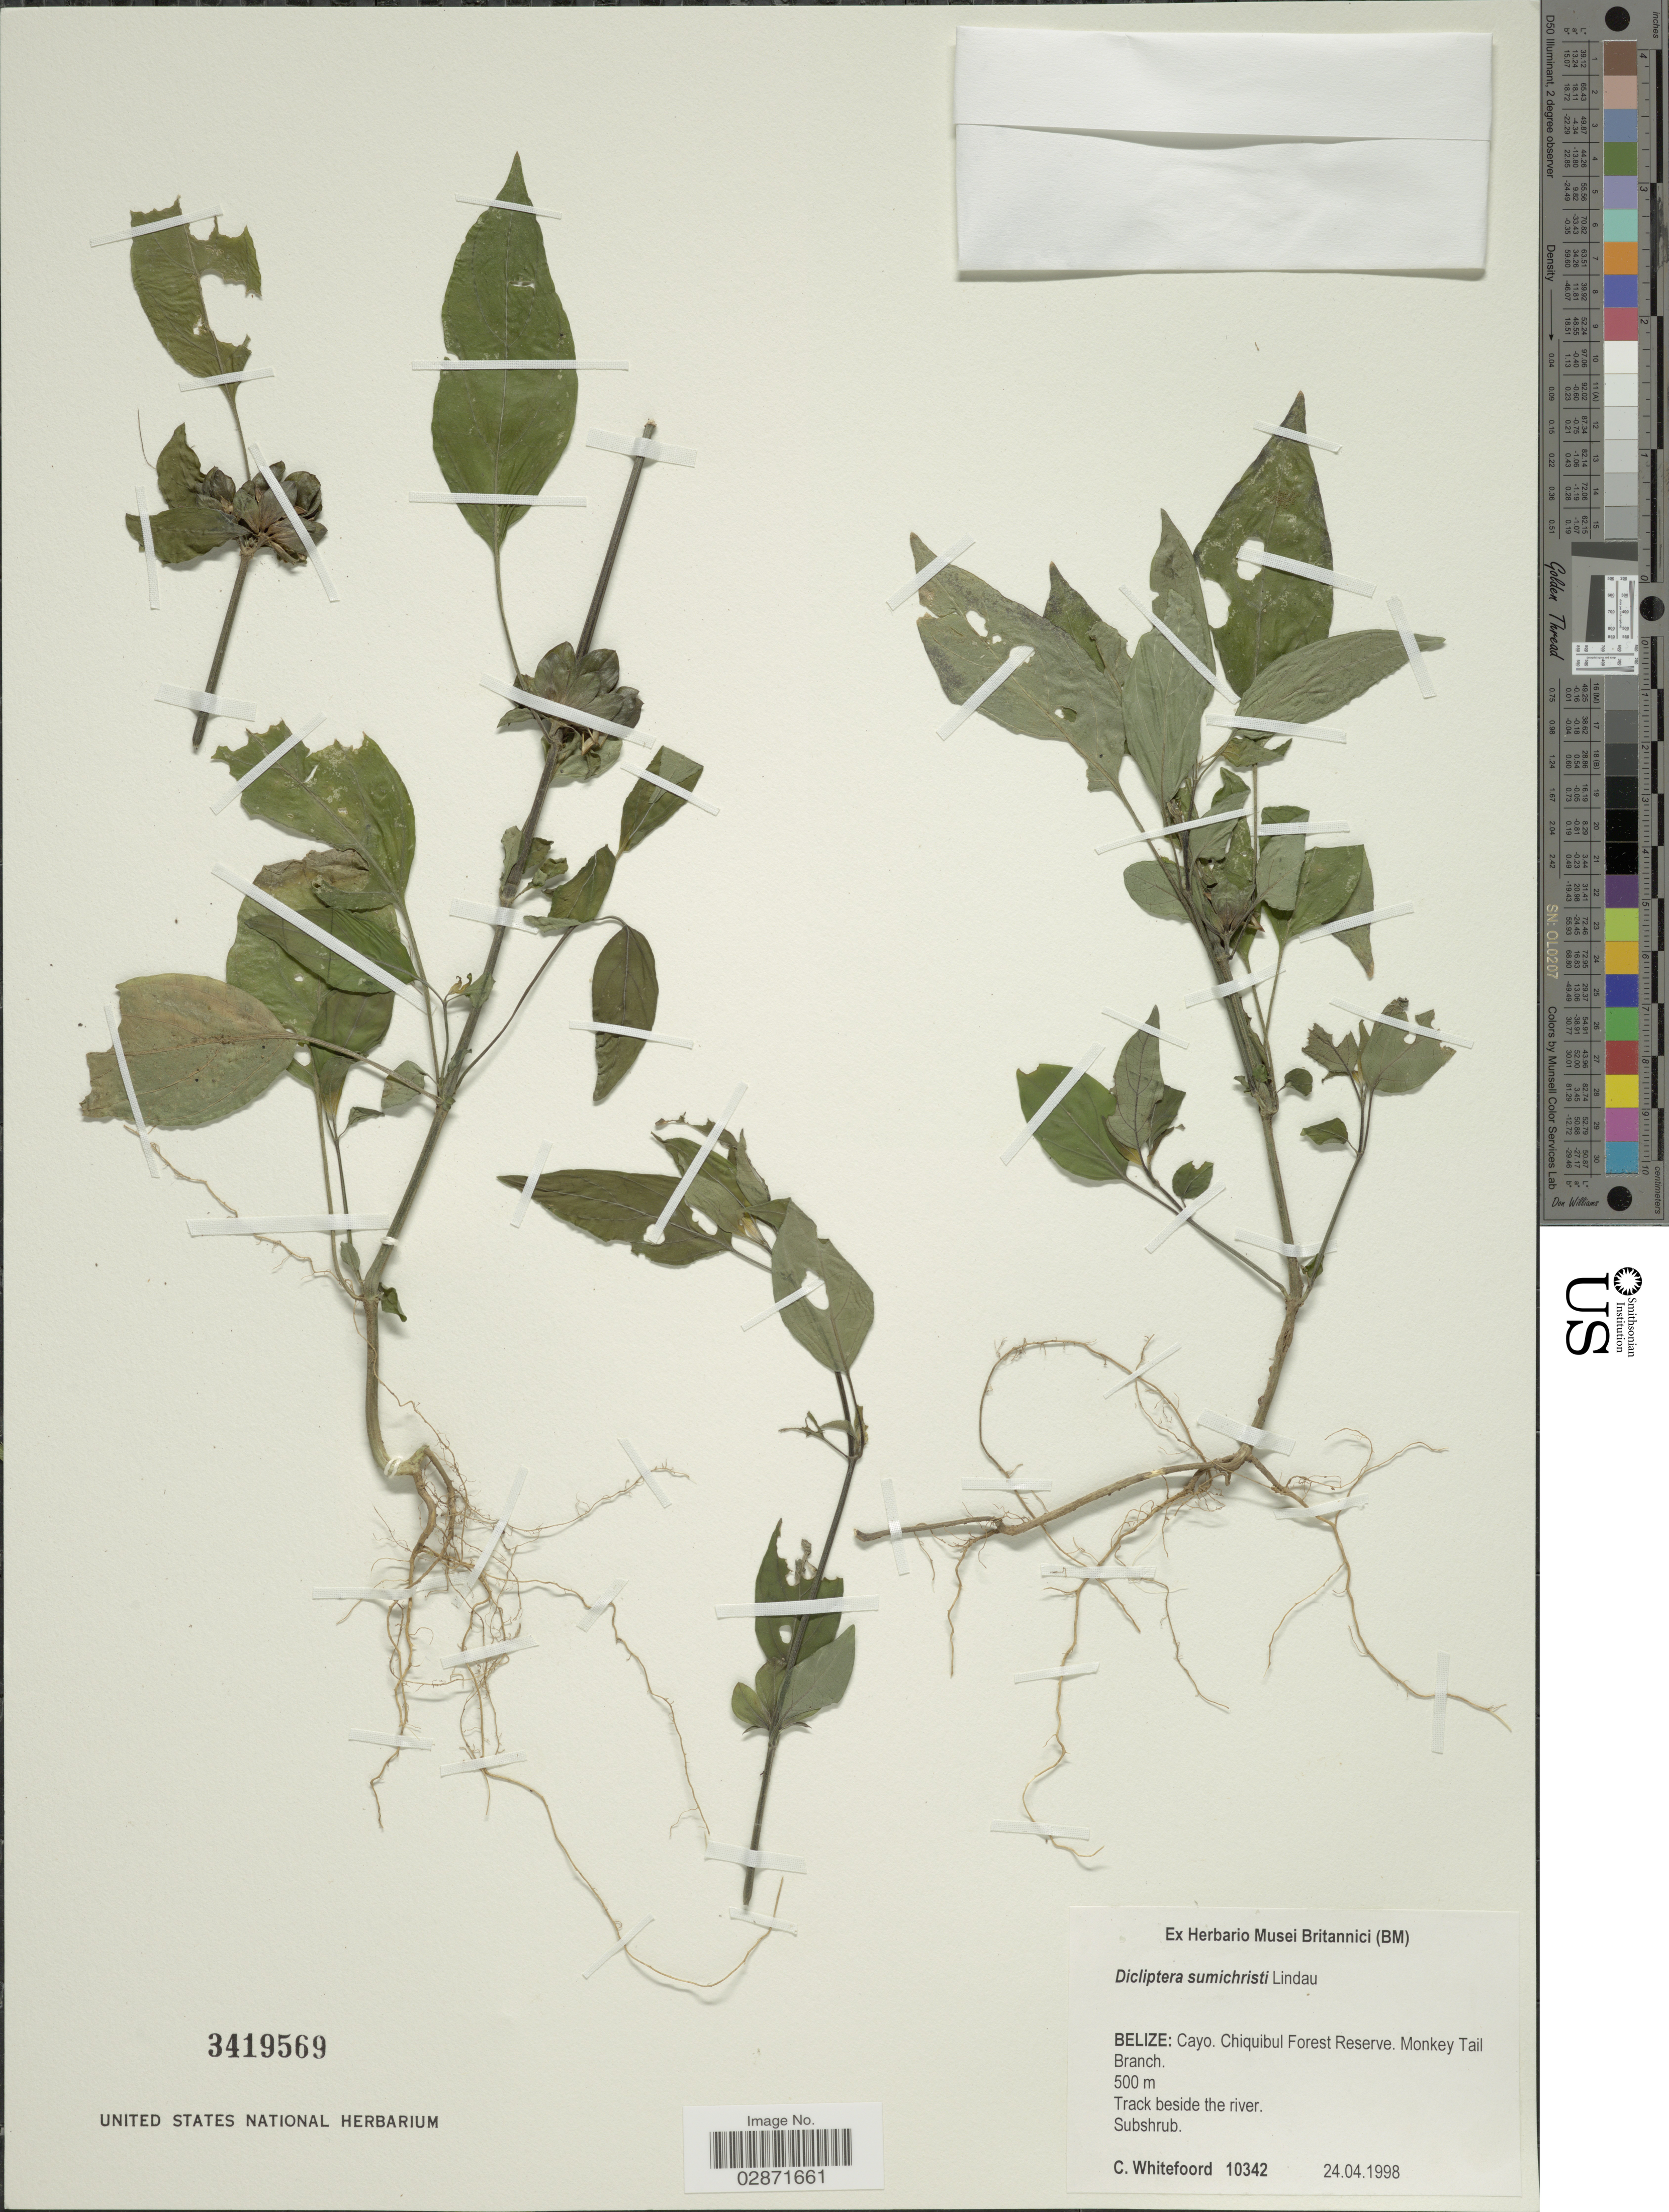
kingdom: Plantae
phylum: Tracheophyta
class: Magnoliopsida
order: Lamiales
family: Acanthaceae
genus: Dicliptera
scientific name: Dicliptera sumichrastii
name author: Lindau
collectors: C. Whitefoord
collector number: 10342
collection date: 1998-04-24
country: Belize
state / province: Cayo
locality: Cayo, Chiquibul Forest Reserve, Monkey Tail Branch.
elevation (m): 500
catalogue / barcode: US 3419569